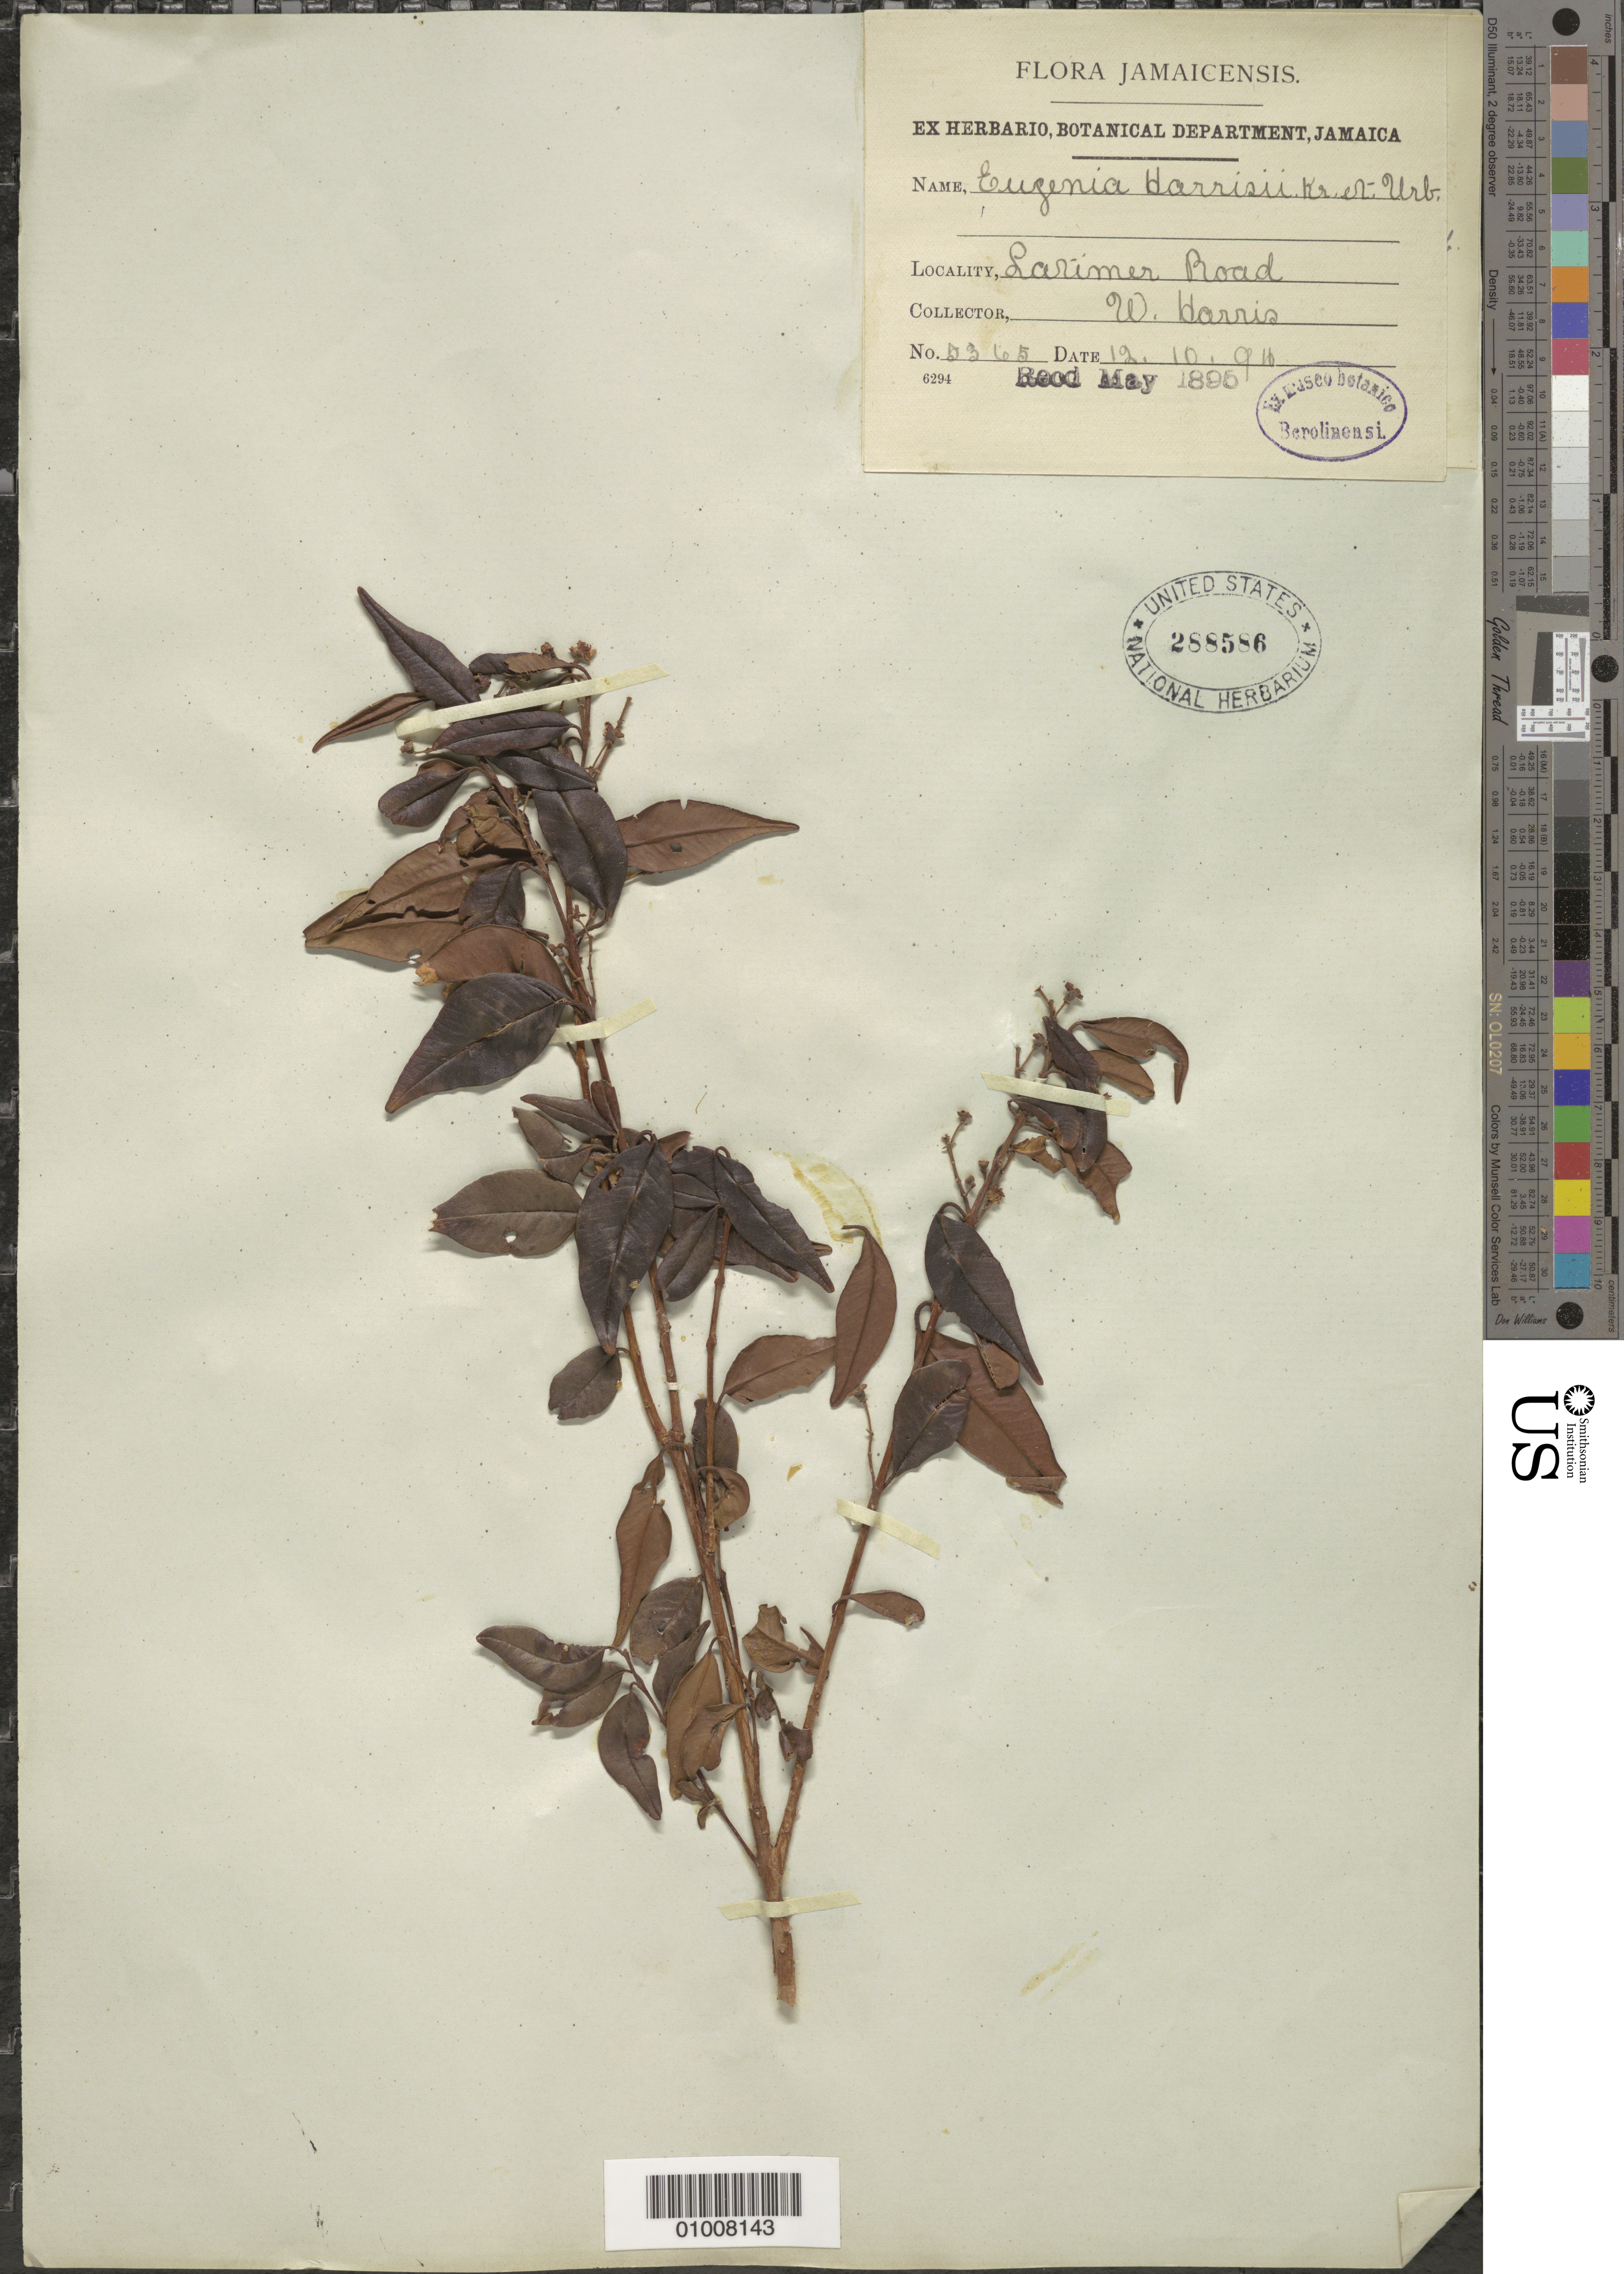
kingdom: Plantae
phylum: Tracheophyta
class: Magnoliopsida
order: Myrtales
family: Myrtaceae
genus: Eugenia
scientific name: Eugenia harrisii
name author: Krug & Urb.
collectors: W. Harris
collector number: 2365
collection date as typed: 12 Oct 1894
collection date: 1894-10-12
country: Jamaica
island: Jamaica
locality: Larimer Road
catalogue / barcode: US 288586